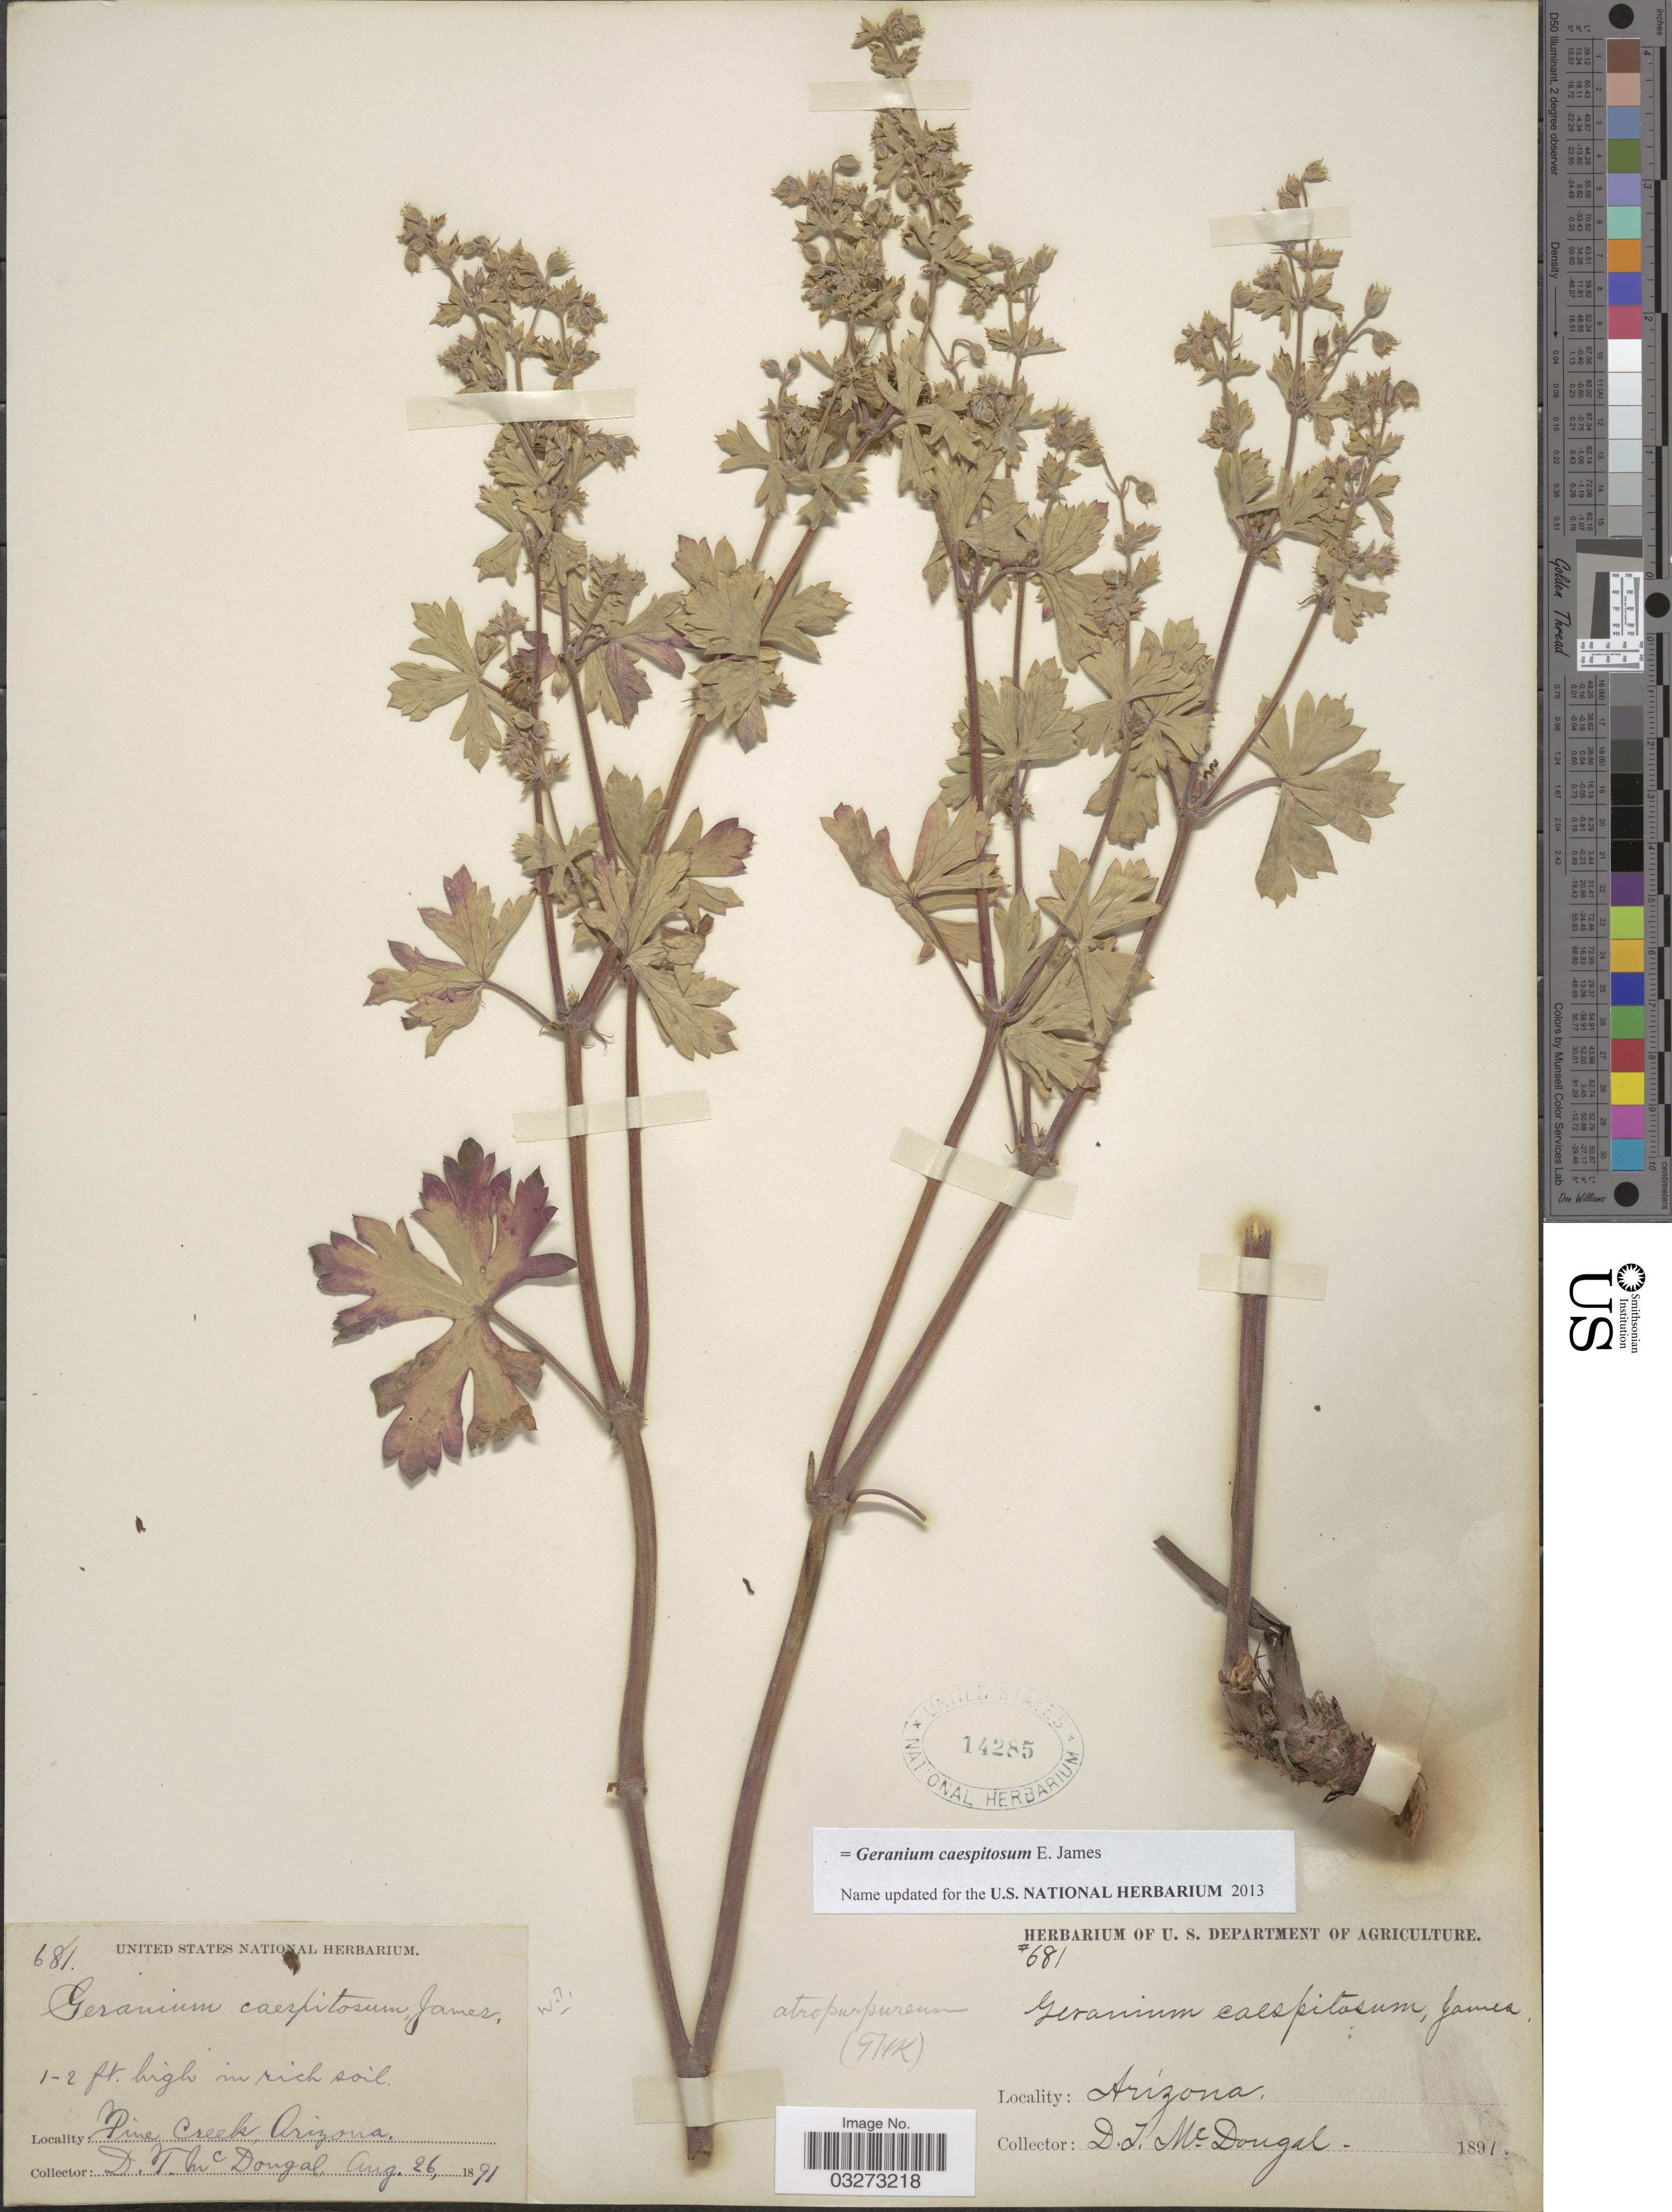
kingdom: Plantae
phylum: Tracheophyta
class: Magnoliopsida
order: Geraniales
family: Geraniaceae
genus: Geranium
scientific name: Geranium caespitosum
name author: E. James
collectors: D. McDougal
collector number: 681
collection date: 1891-08-26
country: United States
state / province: Arizona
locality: Pine Creek.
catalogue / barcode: US 14285